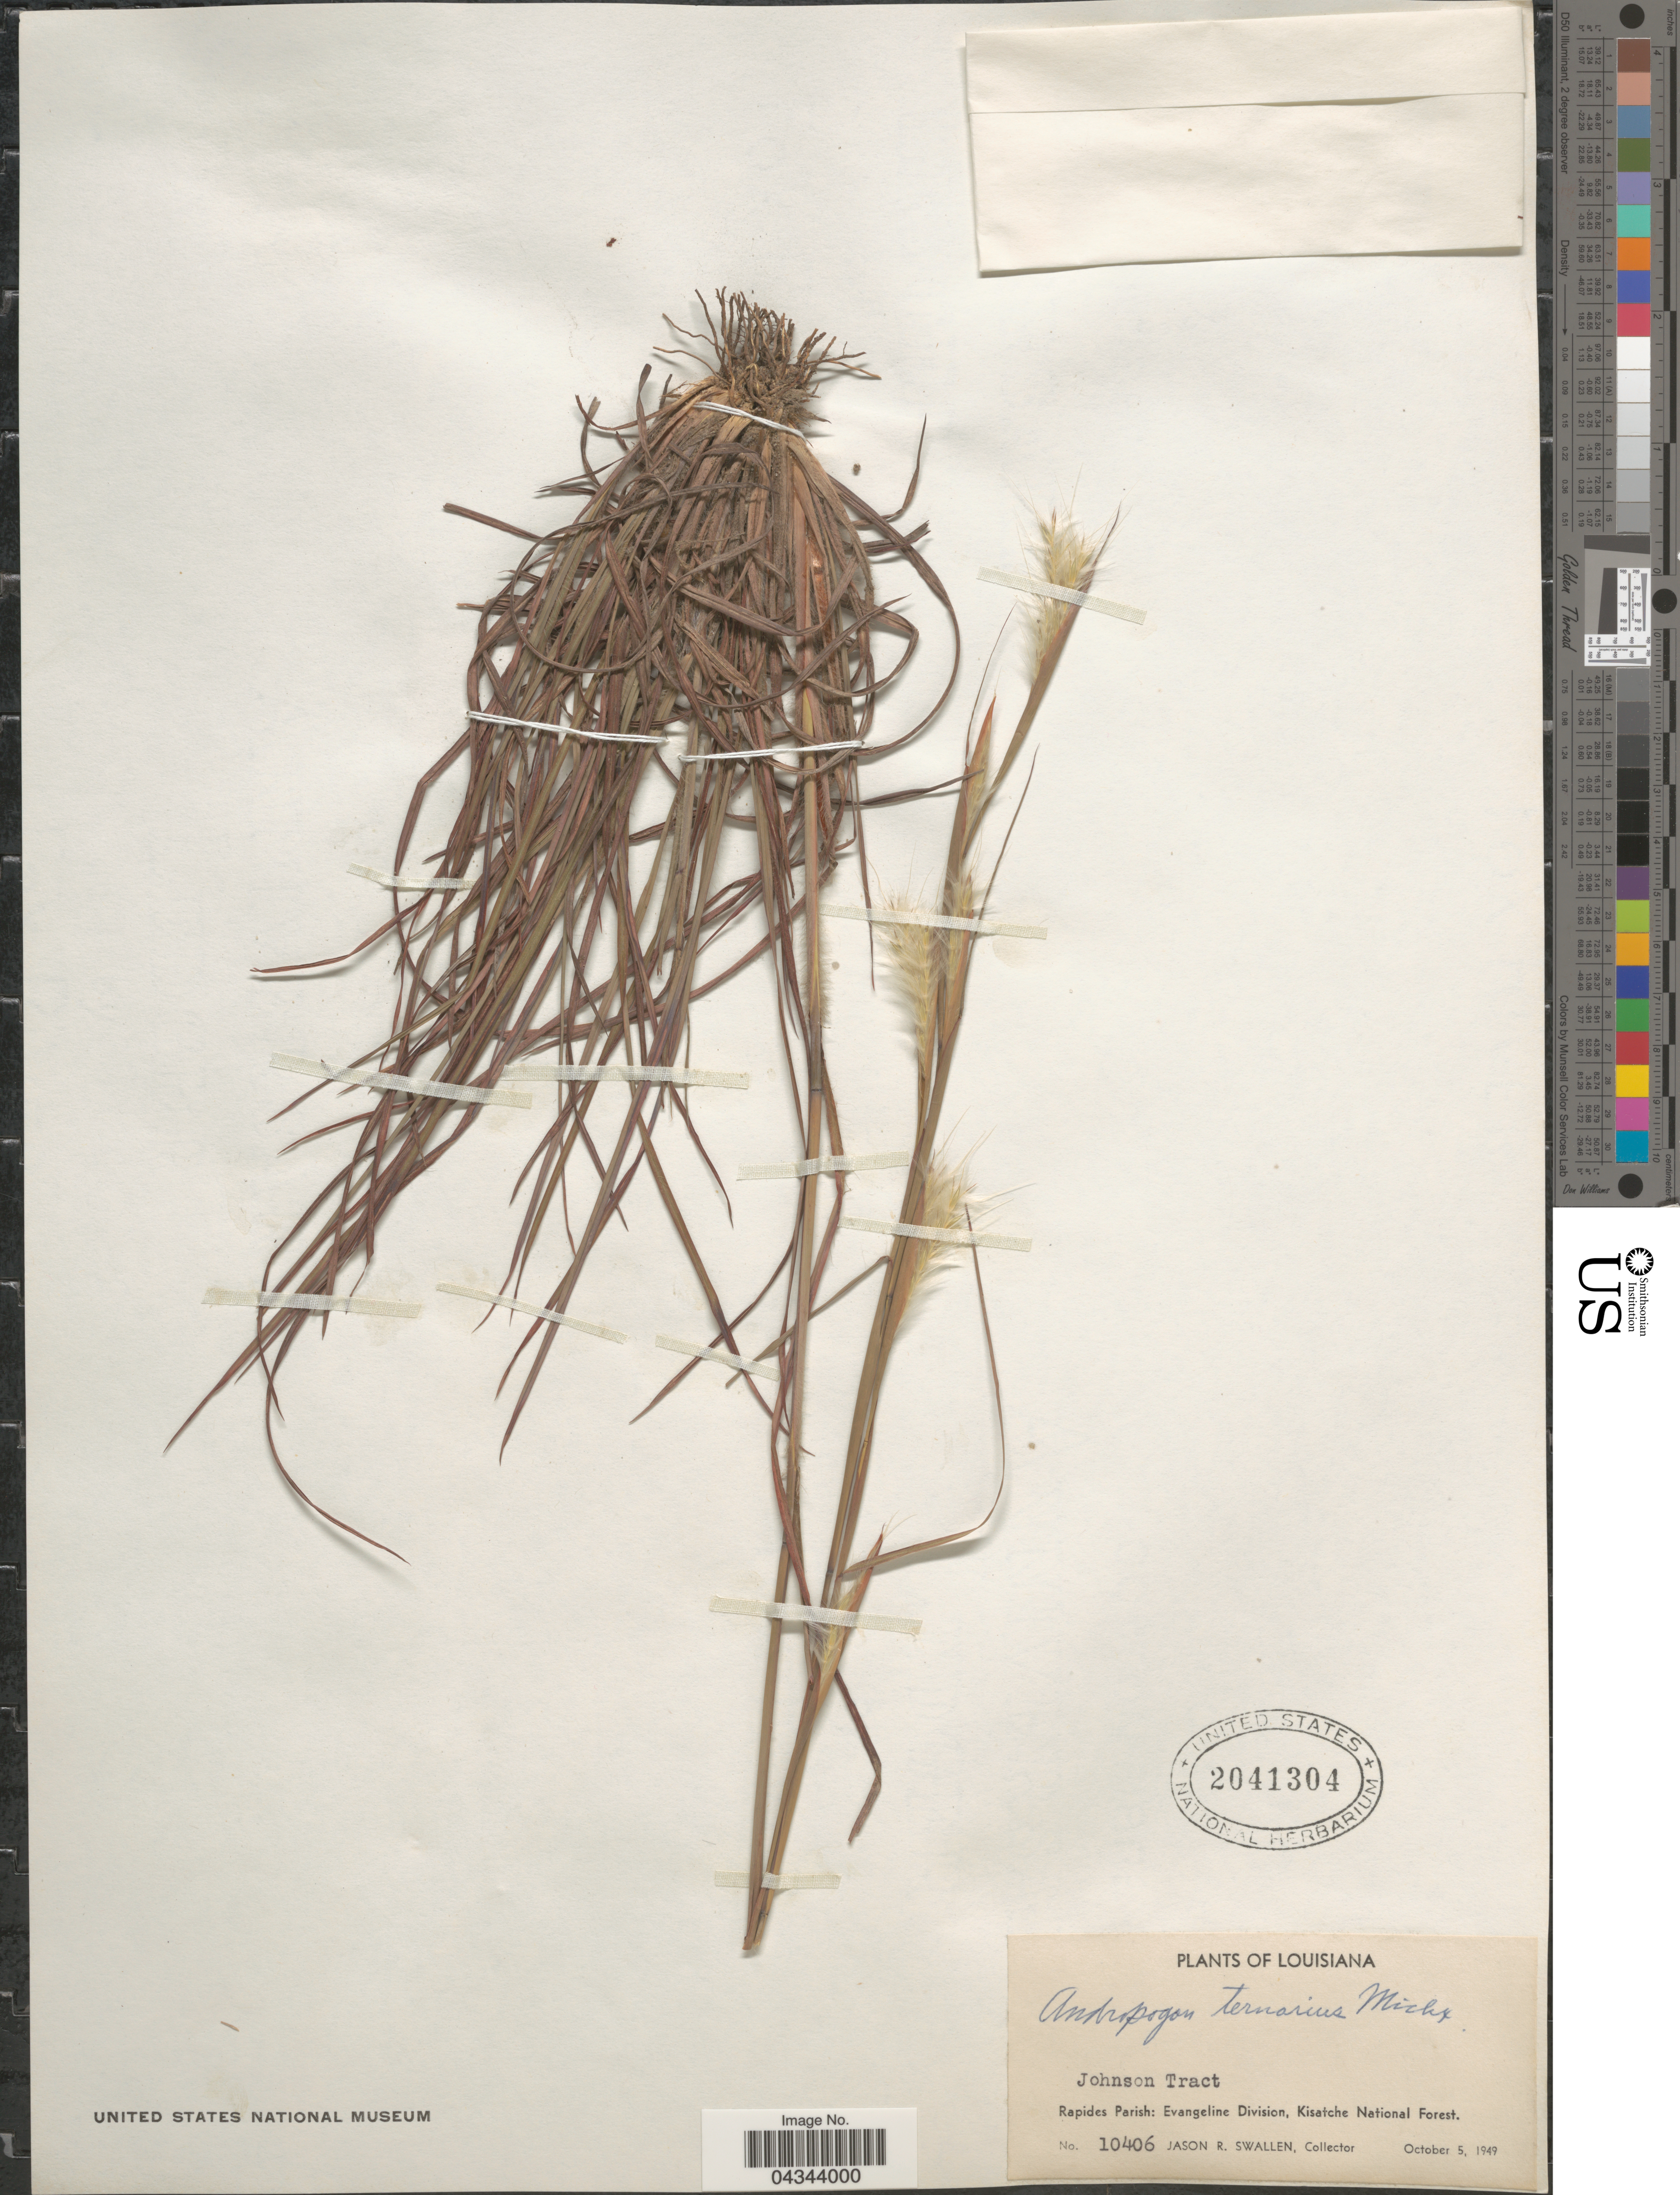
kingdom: Plantae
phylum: Tracheophyta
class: Liliopsida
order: Poales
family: Poaceae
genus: Andropogon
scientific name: Andropogon ternarius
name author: Michx.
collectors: J. R. Swallen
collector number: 10406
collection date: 1949-10-05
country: United States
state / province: Louisiana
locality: Johnson Tract. Rapides Parish: Division, Kisatche National Forest.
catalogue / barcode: US 2041304